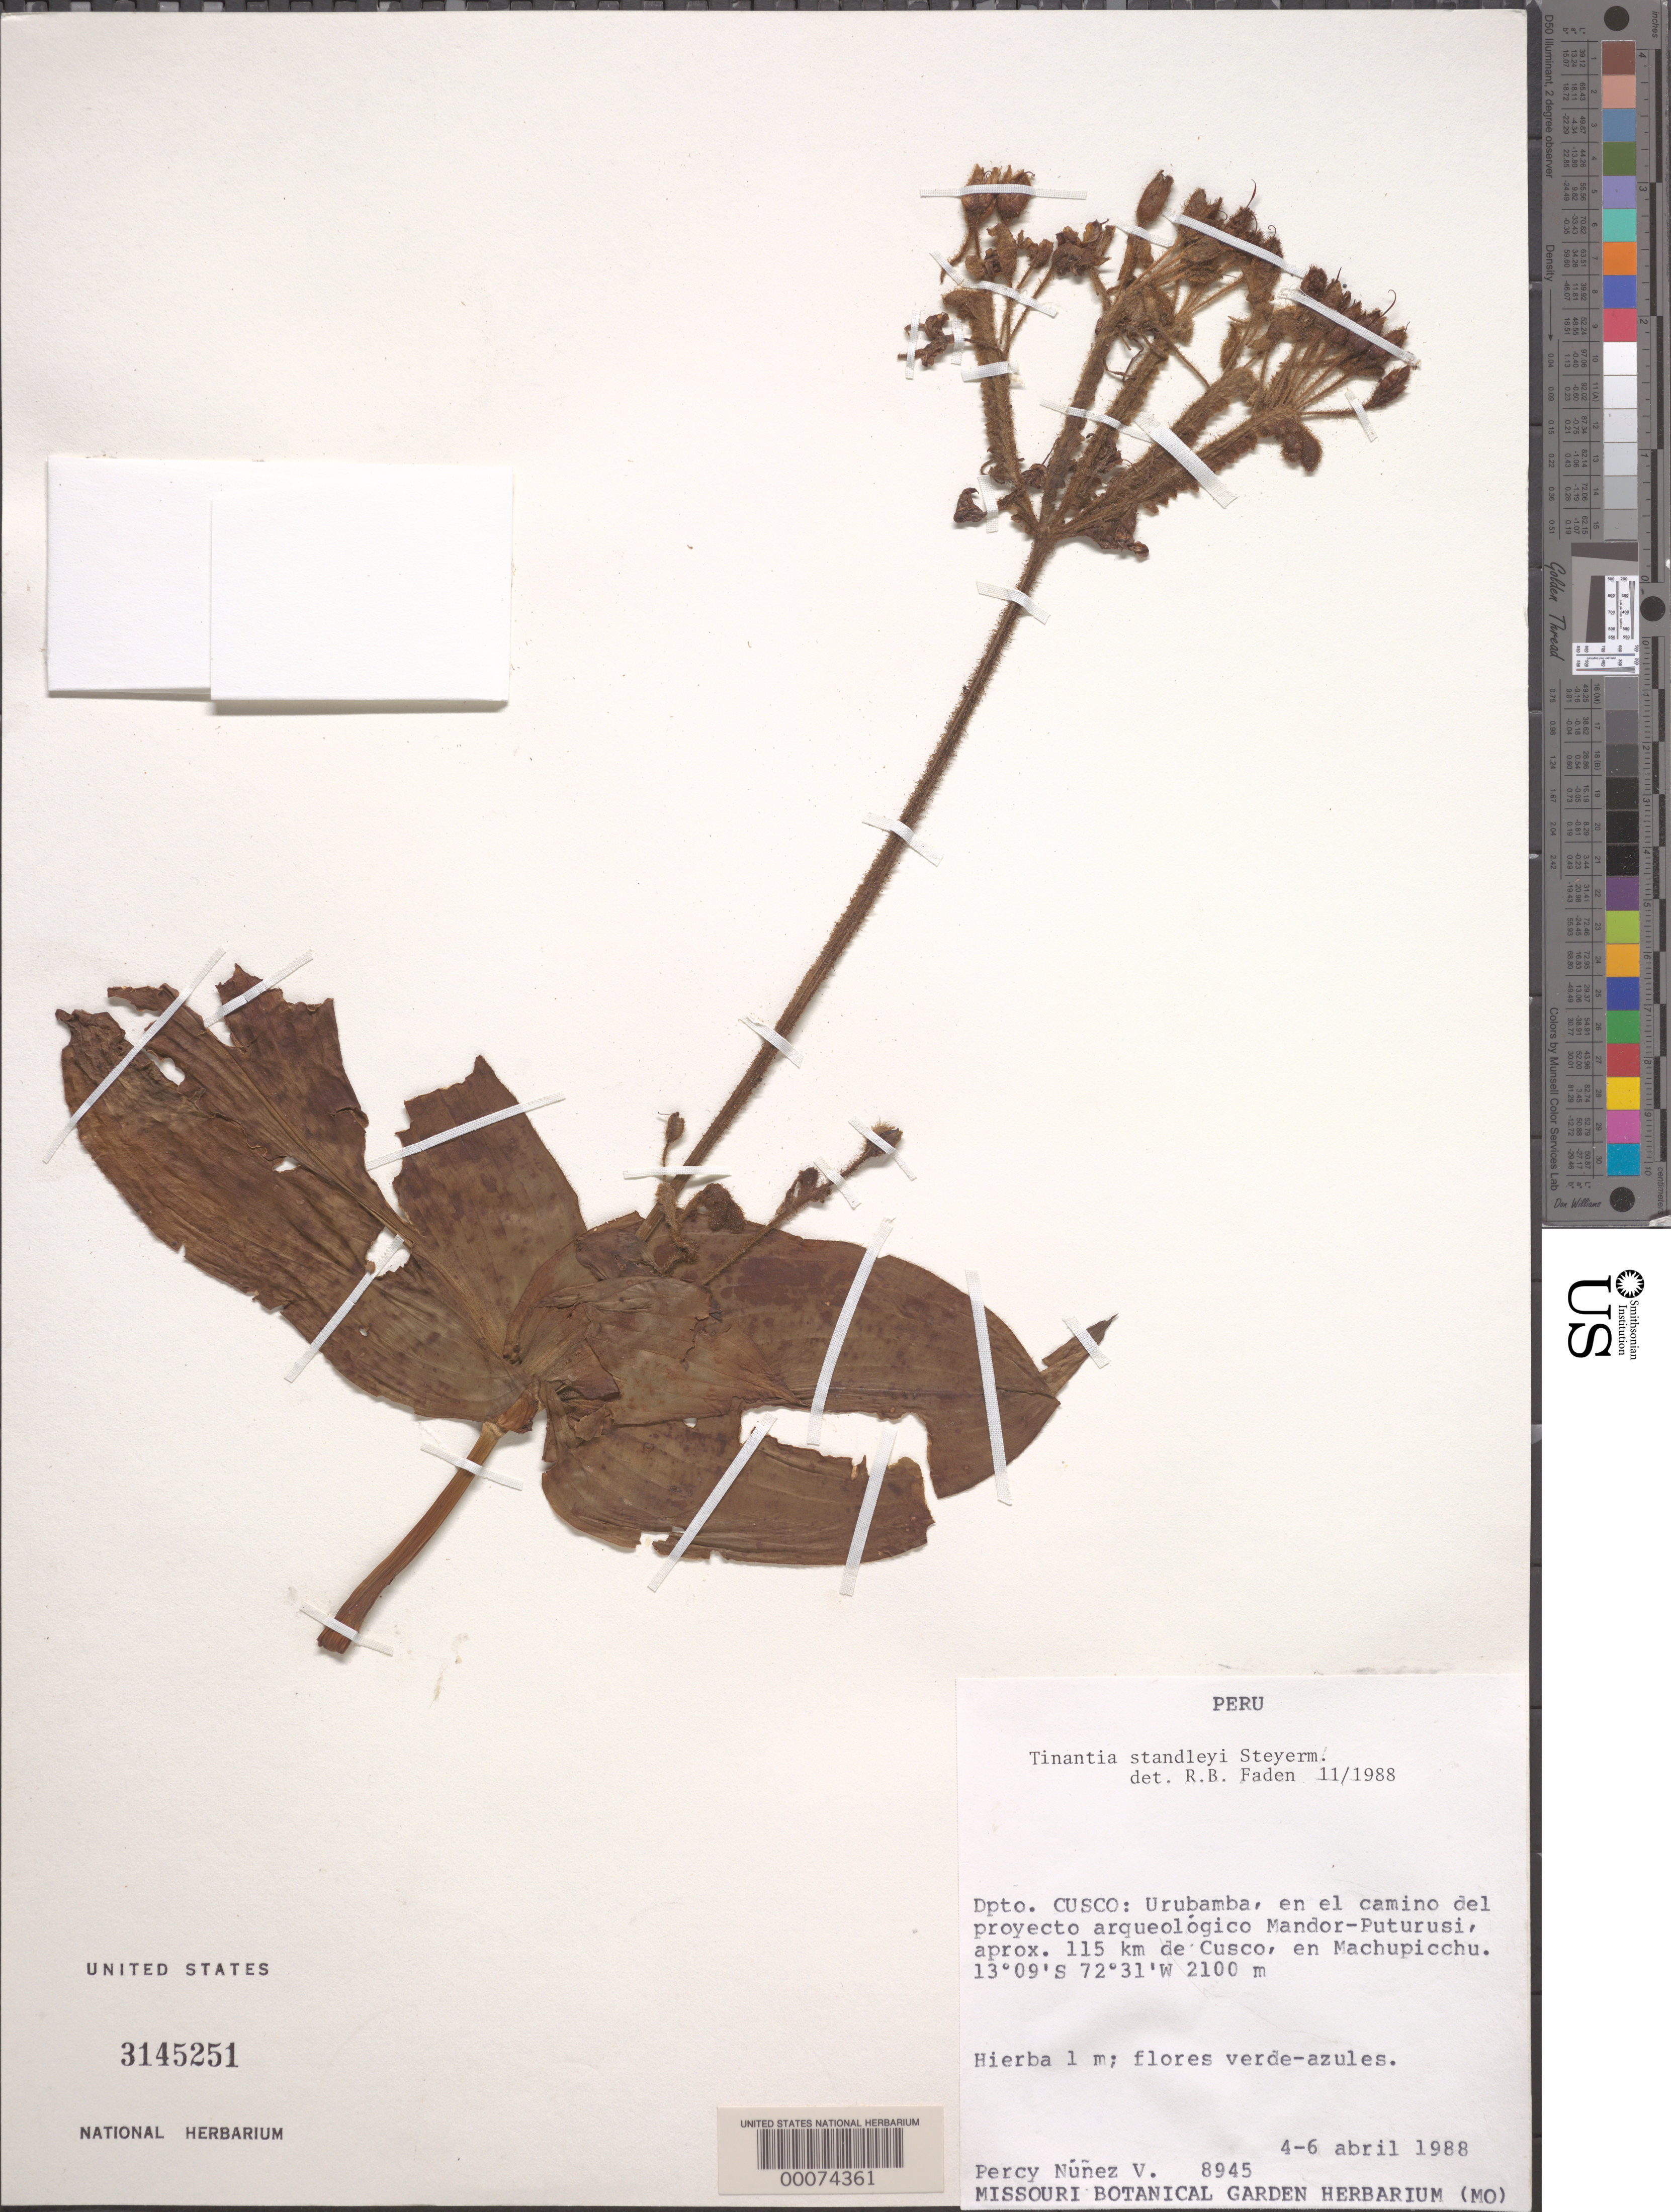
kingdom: Plantae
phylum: Tracheophyta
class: Liliopsida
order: Commelinales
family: Commelinaceae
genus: Tinantia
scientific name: Tinantia standleyi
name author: Steyerm.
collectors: P. Nuñez V.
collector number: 8945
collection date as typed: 04 Apr 1988 to 06 Apr 1988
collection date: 1988-04-04/1988-04-06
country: Peru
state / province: Cusco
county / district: Urubamba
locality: on road to Proyecto Arqueológico Mandor-Puturusi, ca. 115 km of [from?] Cusco, Machupicchu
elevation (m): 2100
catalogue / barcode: US 3145251